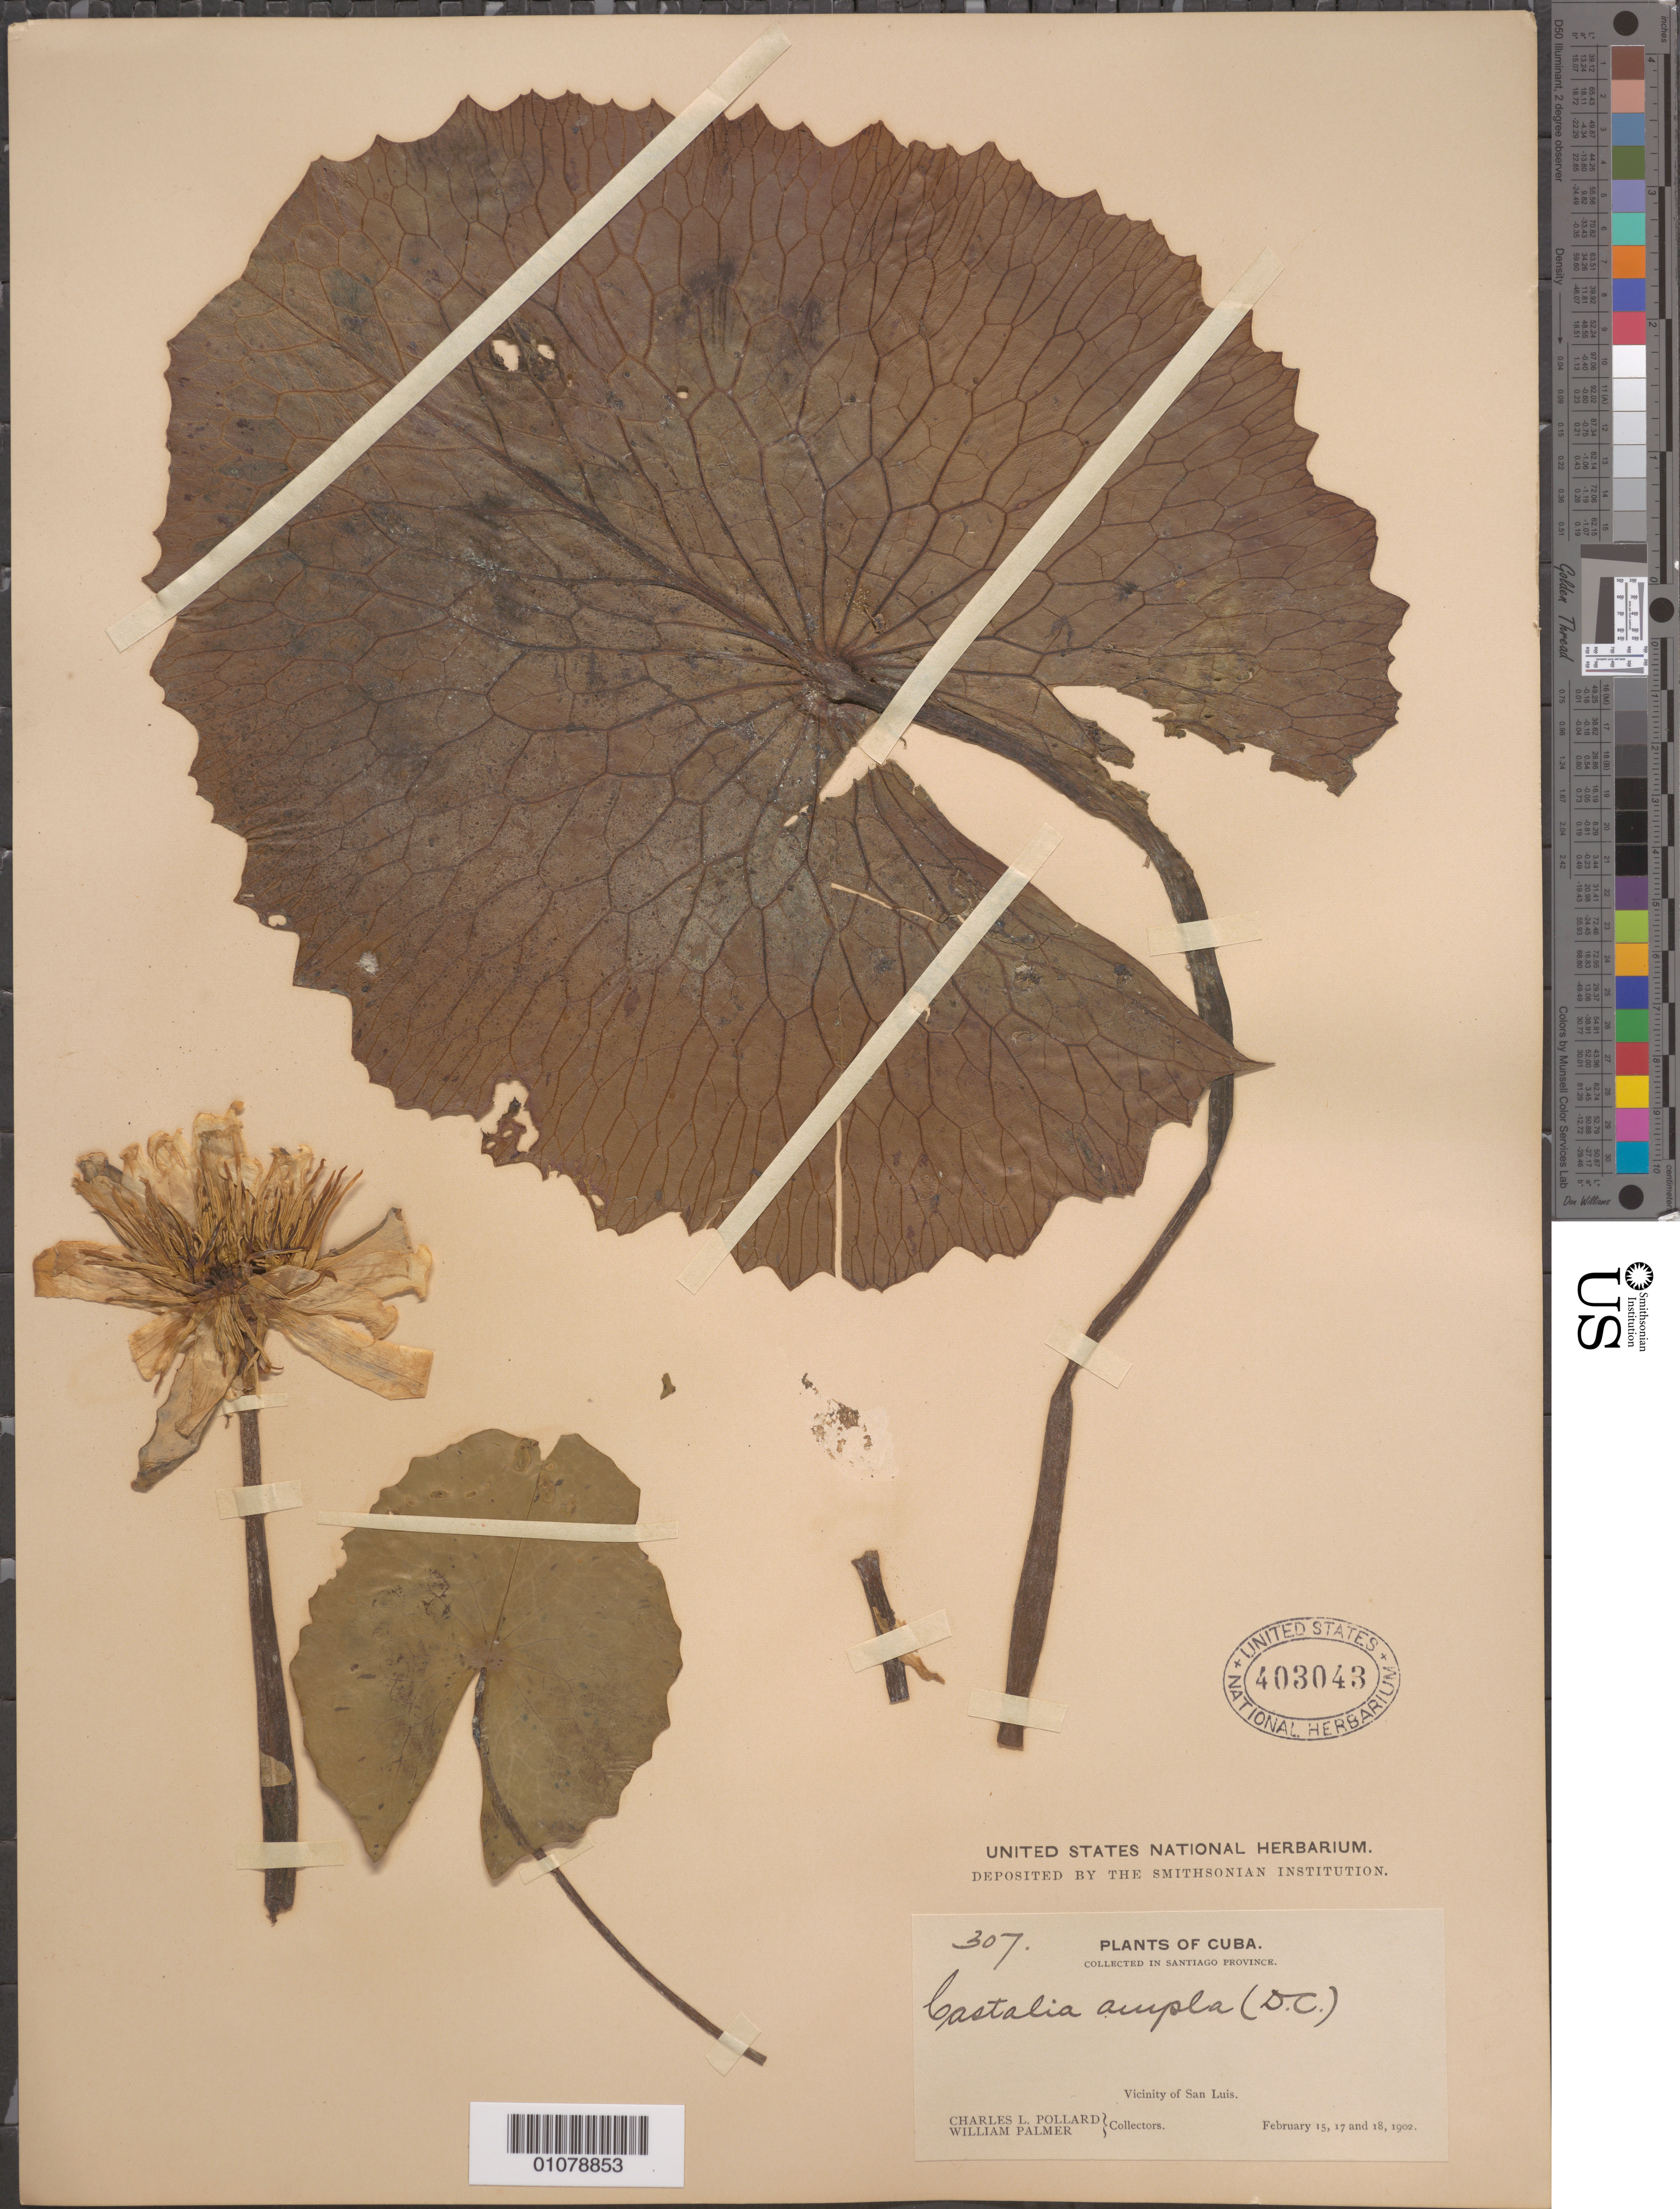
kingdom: Plantae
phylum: Tracheophyta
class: Magnoliopsida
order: Nymphaeales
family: Nymphaeaceae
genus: Nymphaea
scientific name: Nymphaea ampla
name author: (Salisb.) DC.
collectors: C. L. Pollard & W. Palmer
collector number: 307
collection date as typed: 15 Feb 1902 to 18 Feb 1902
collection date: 1902-02-15/1902-02-18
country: Cuba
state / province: Santiago de Cuba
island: Cuba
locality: Vicinity of San Luis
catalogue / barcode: US 403043